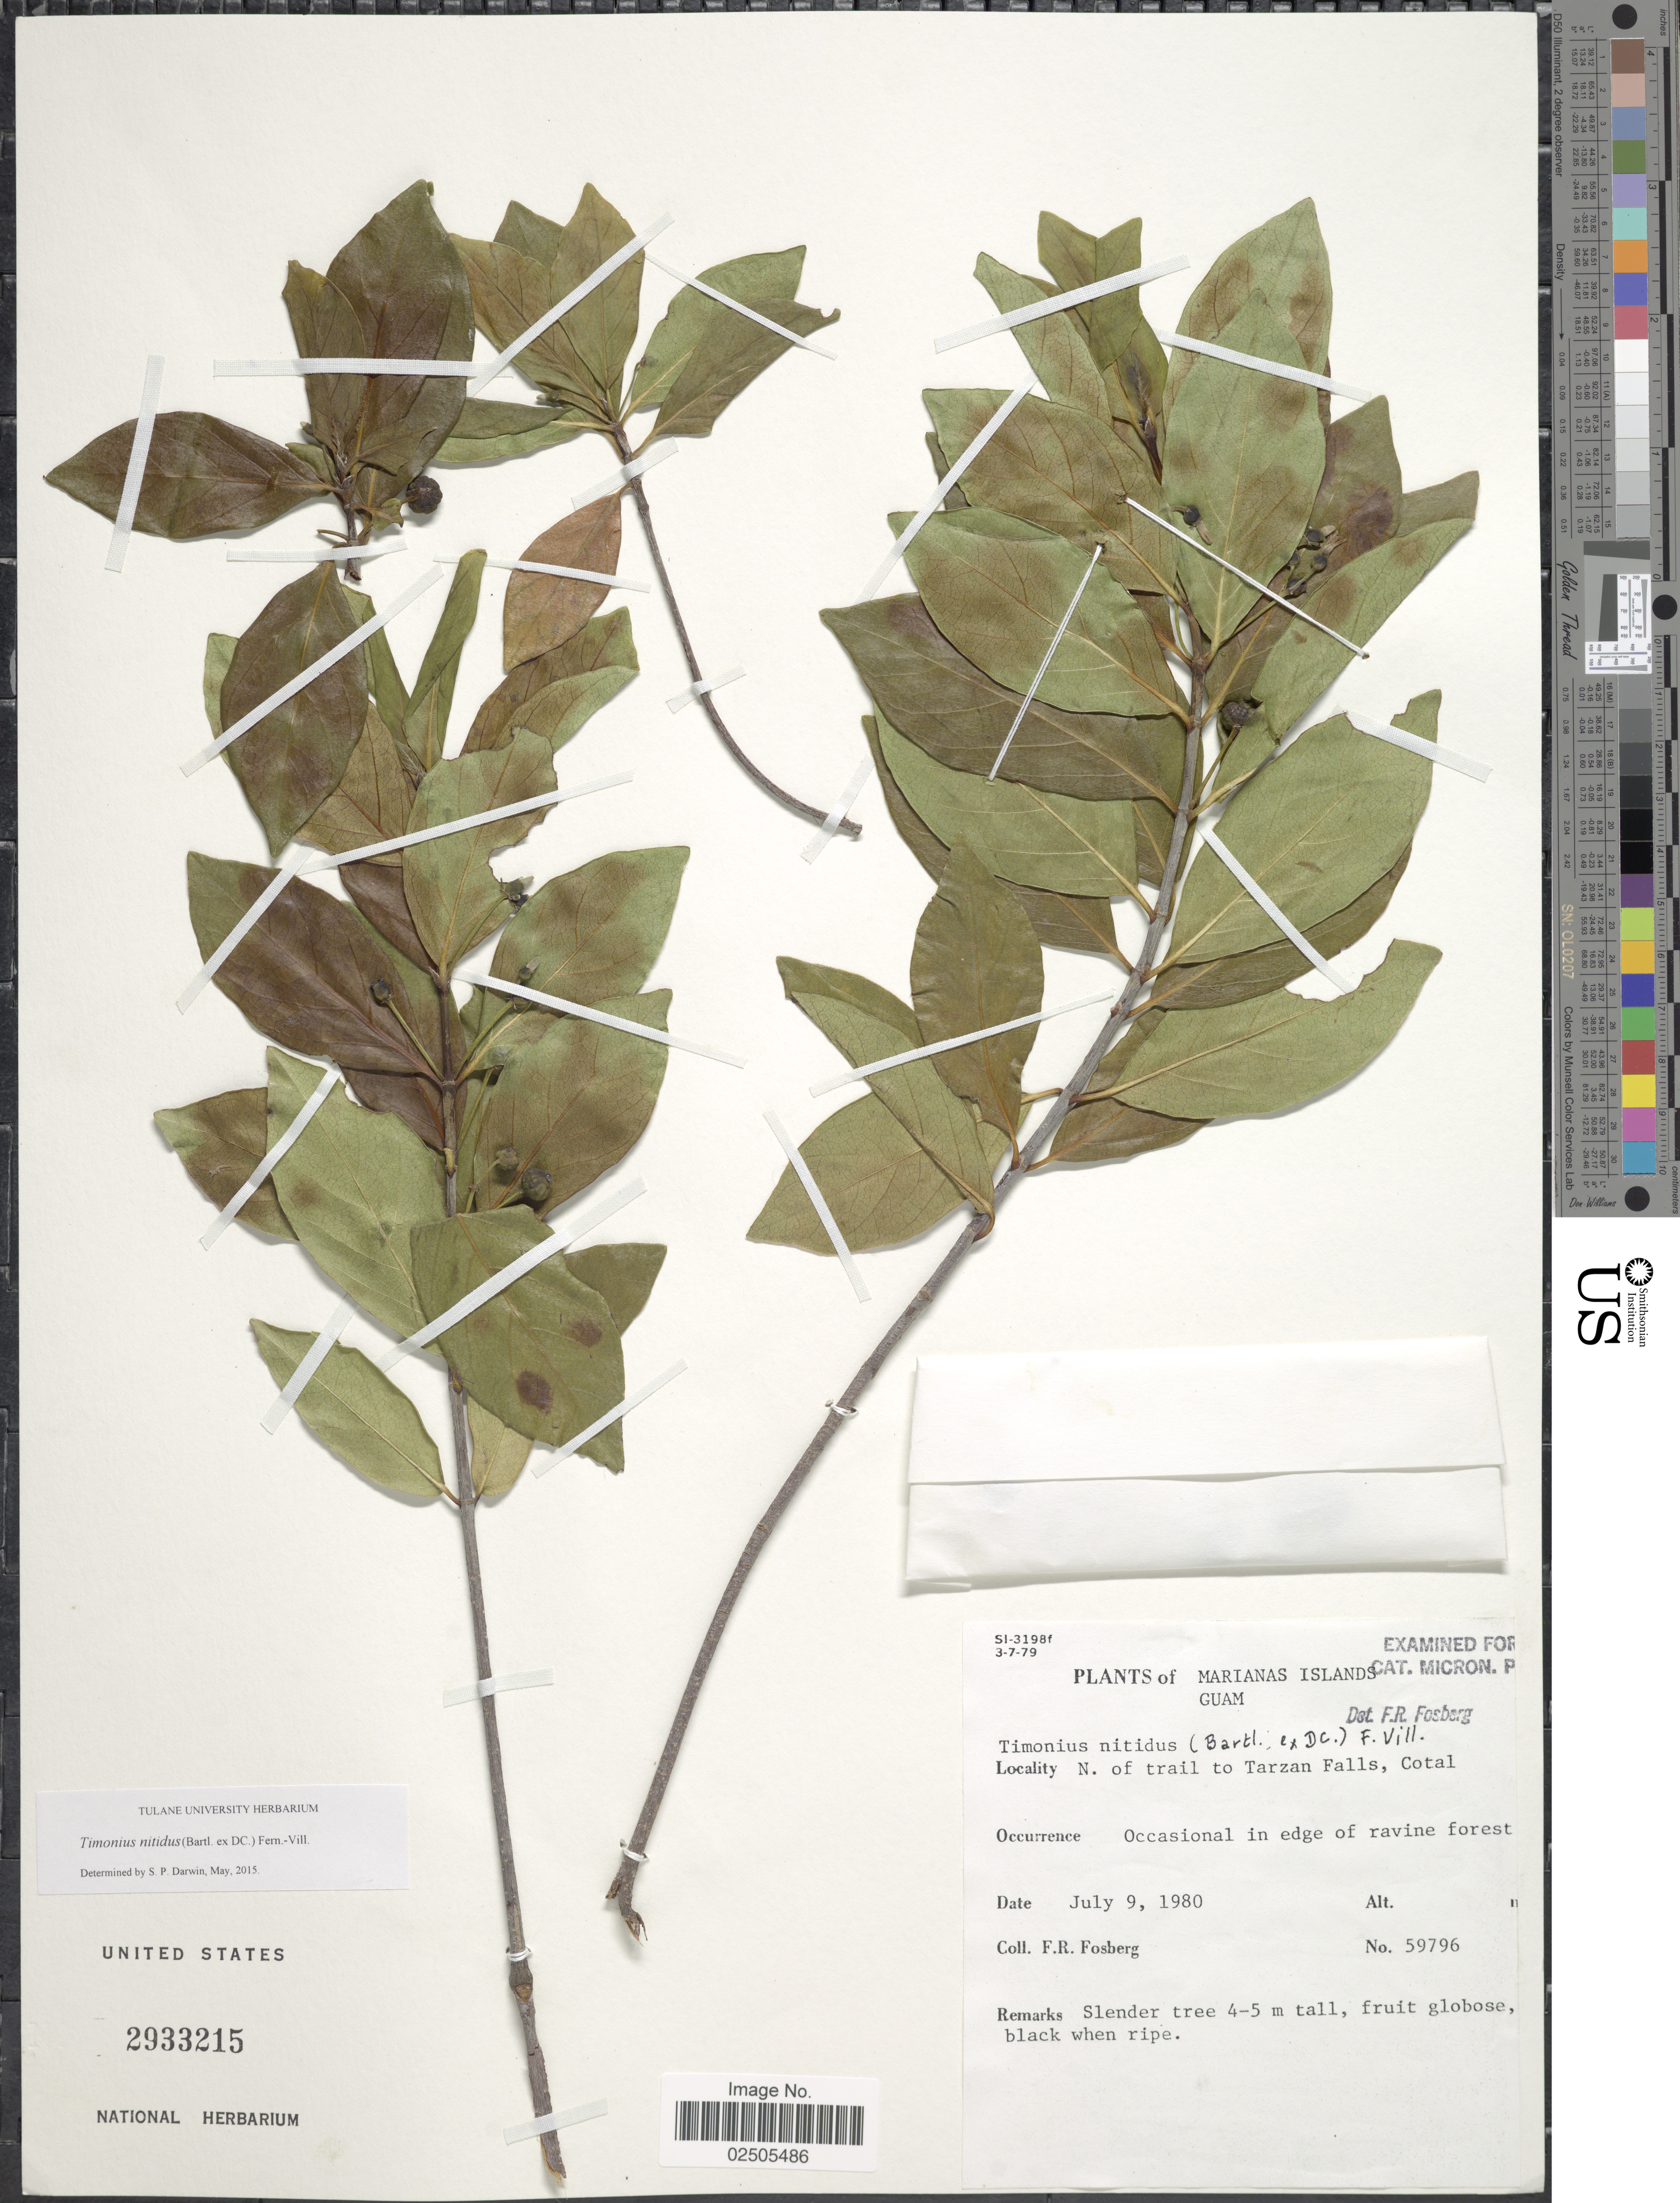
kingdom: Plantae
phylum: Tracheophyta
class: Magnoliopsida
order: Gentianales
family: Rubiaceae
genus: Timonius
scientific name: Timonius nitidus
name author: (Bartl. ex DC.) Fern.-Vill.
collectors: F. R. Fosberg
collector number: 59796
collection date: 1980-07-09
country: Guam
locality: Marianas Islands, N. of trail to Tarzan Falls, Cotal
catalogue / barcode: US 2933215